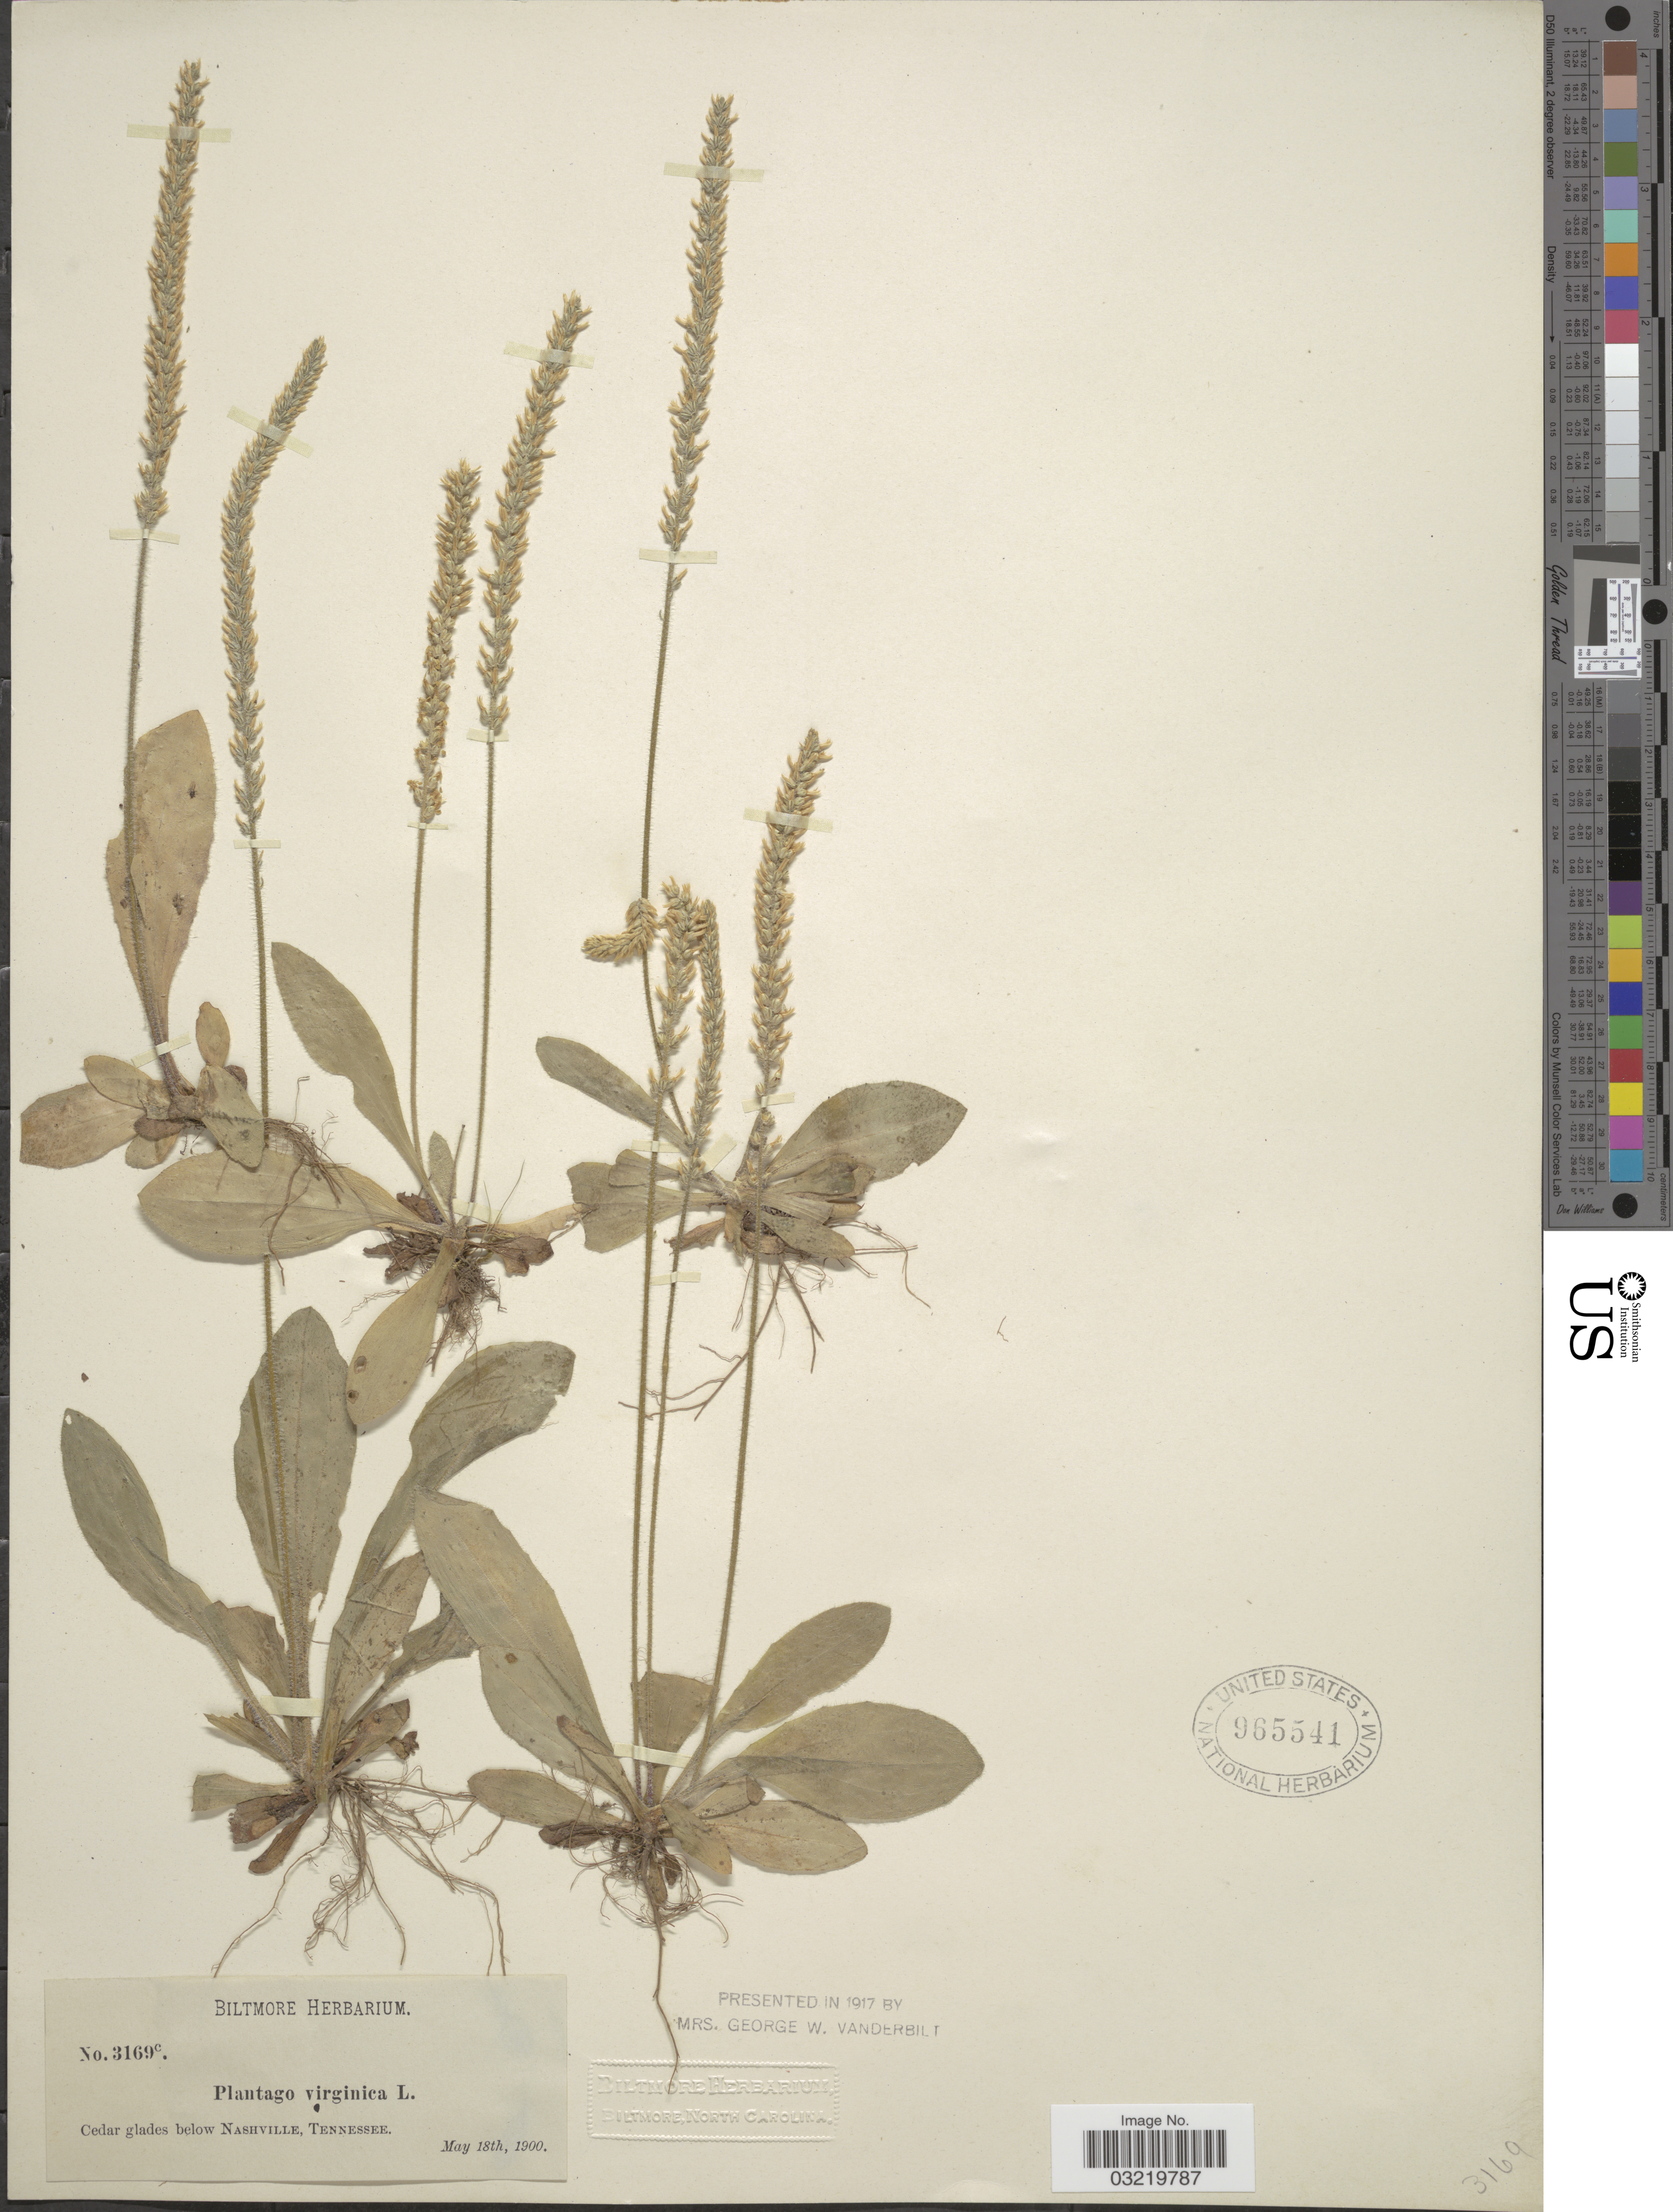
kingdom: Plantae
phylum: Tracheophyta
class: Magnoliopsida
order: Lamiales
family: Plantaginaceae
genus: Plantago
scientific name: Plantago virginica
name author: L.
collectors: ex herb. Biltmore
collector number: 3169c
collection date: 1900-05-18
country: United States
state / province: Tennessee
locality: Cedar glades below Nashville.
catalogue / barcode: US 965541